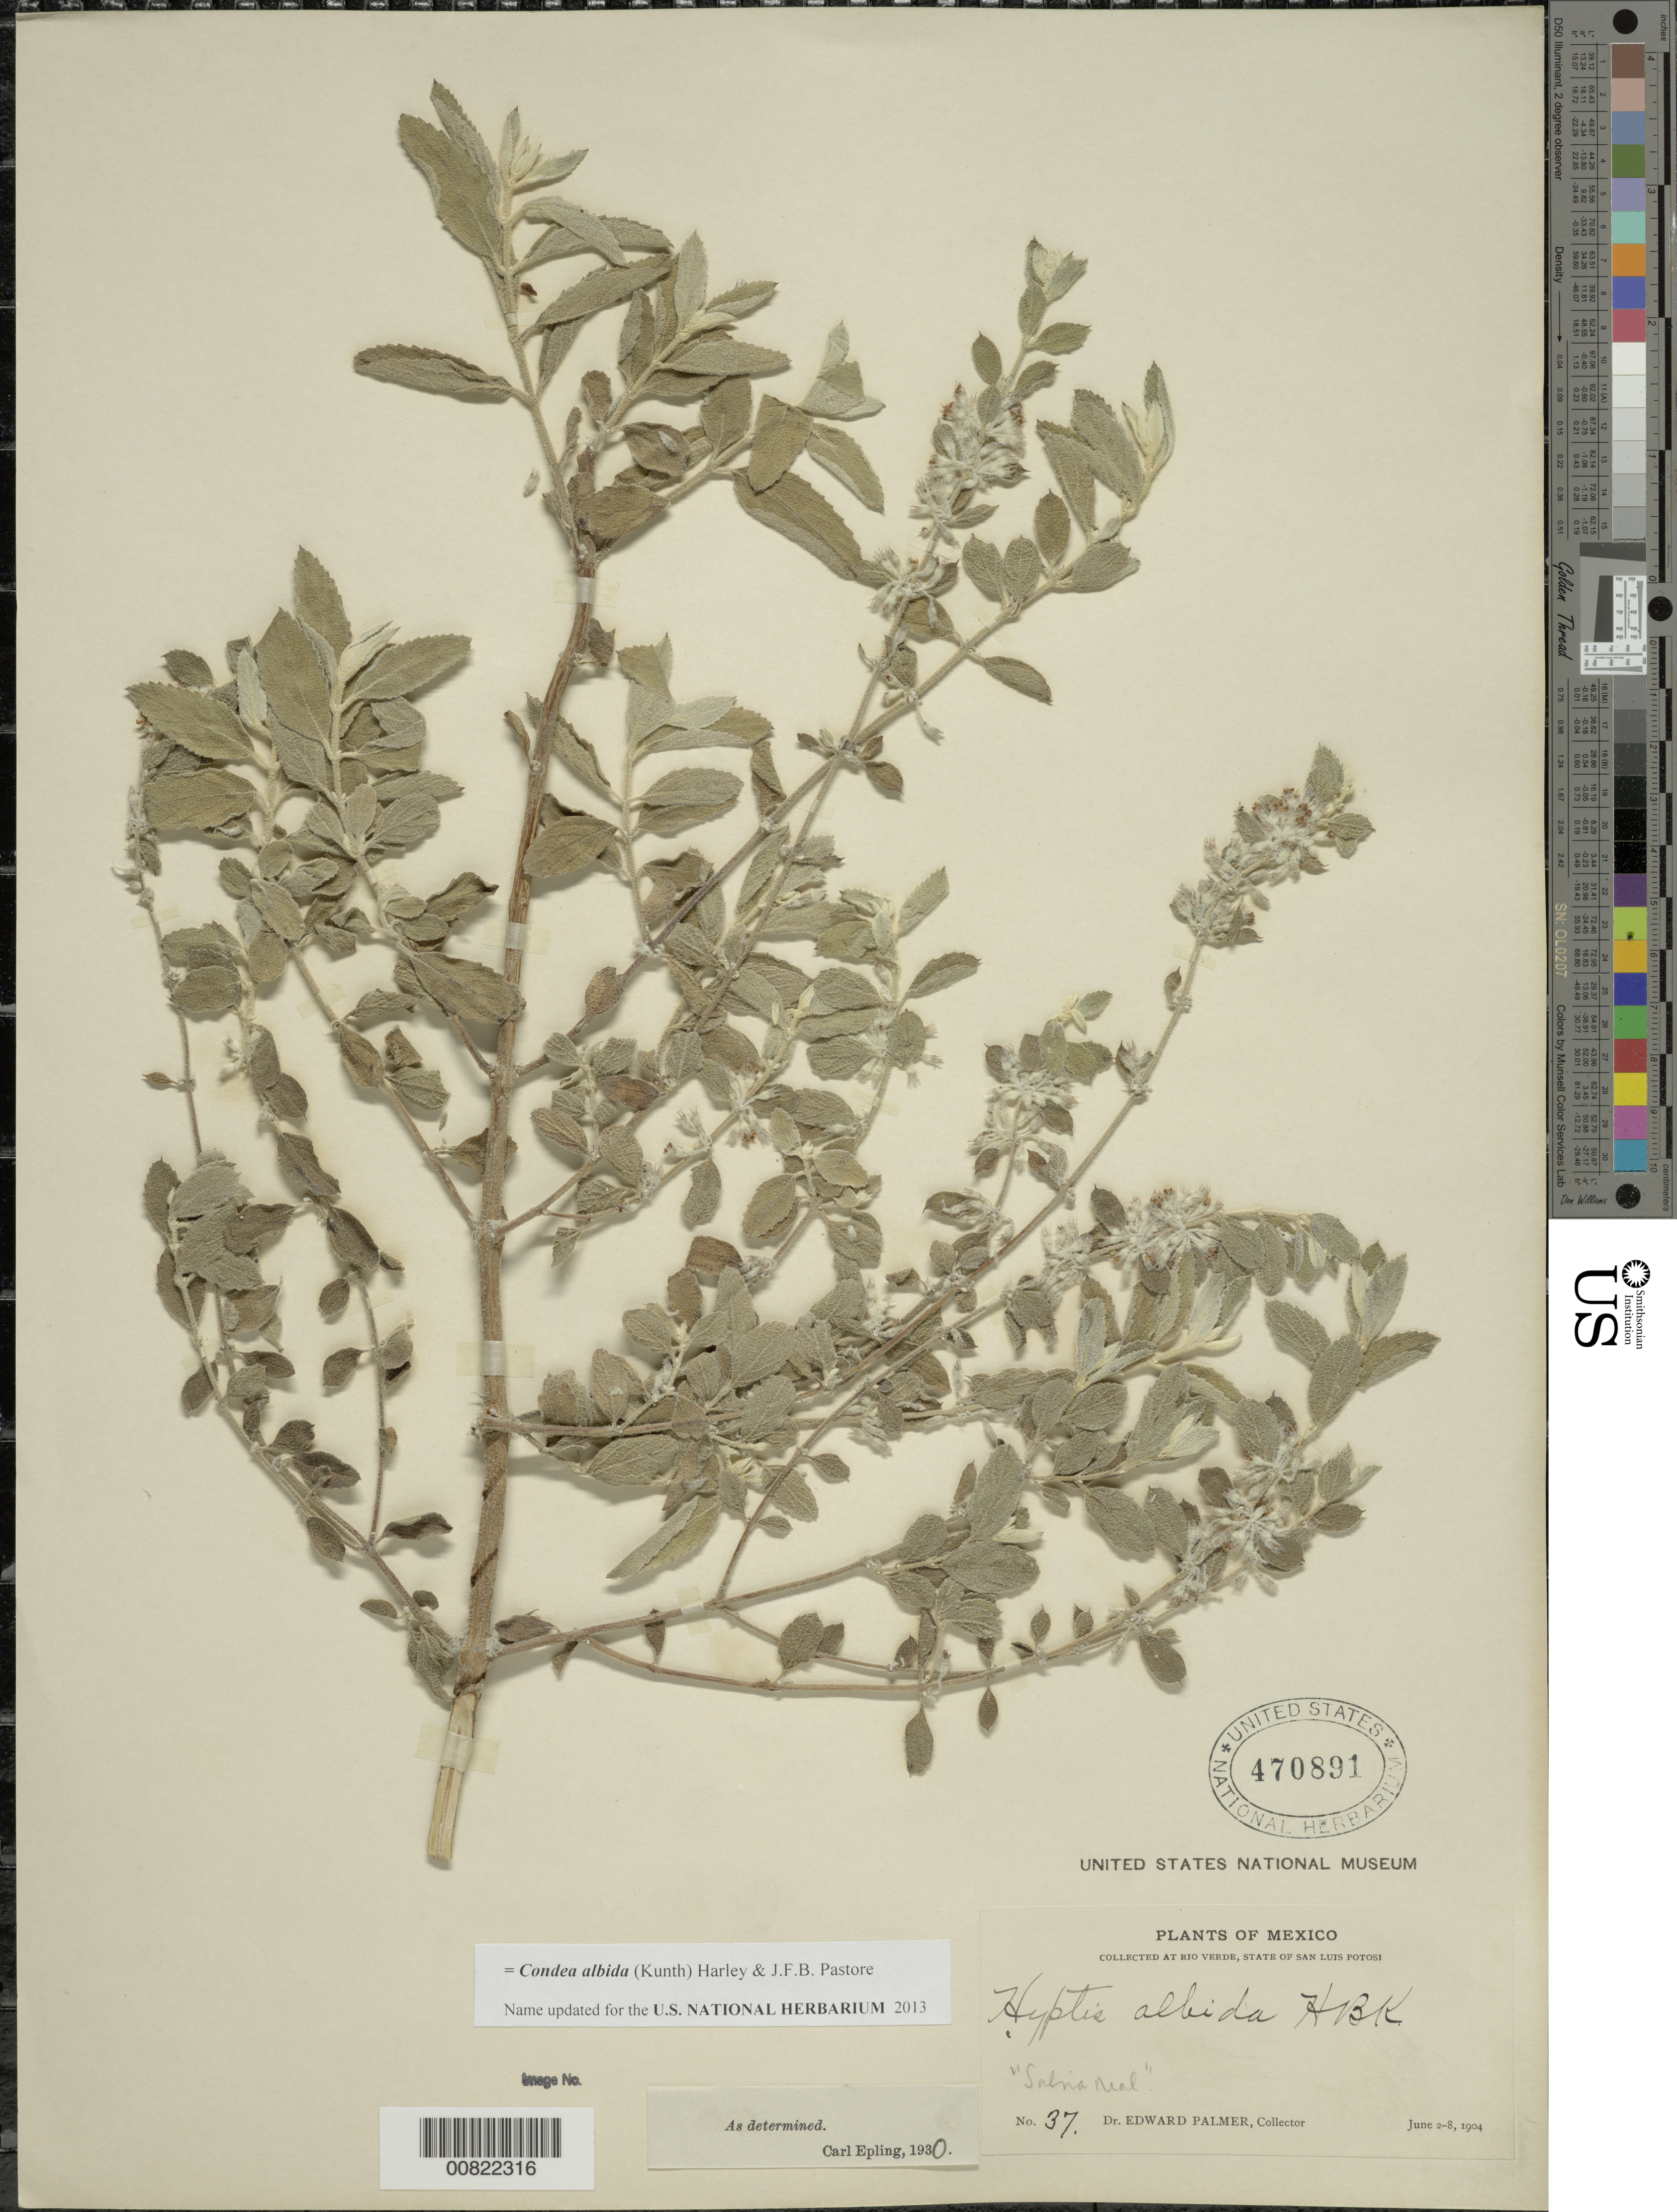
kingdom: Plantae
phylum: Tracheophyta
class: Magnoliopsida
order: Lamiales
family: Lamiaceae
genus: Condea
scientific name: Condea albida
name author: (Kunth) Harley & J.F.B. Pastore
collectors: E. Palmer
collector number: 37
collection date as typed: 02 Jun 1904 to 08 Jun 1904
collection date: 1904-06-02/1904-06-08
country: Mexico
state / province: San Luis Potosí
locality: Río Verde, San Luis Potosí.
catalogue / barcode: US 470891